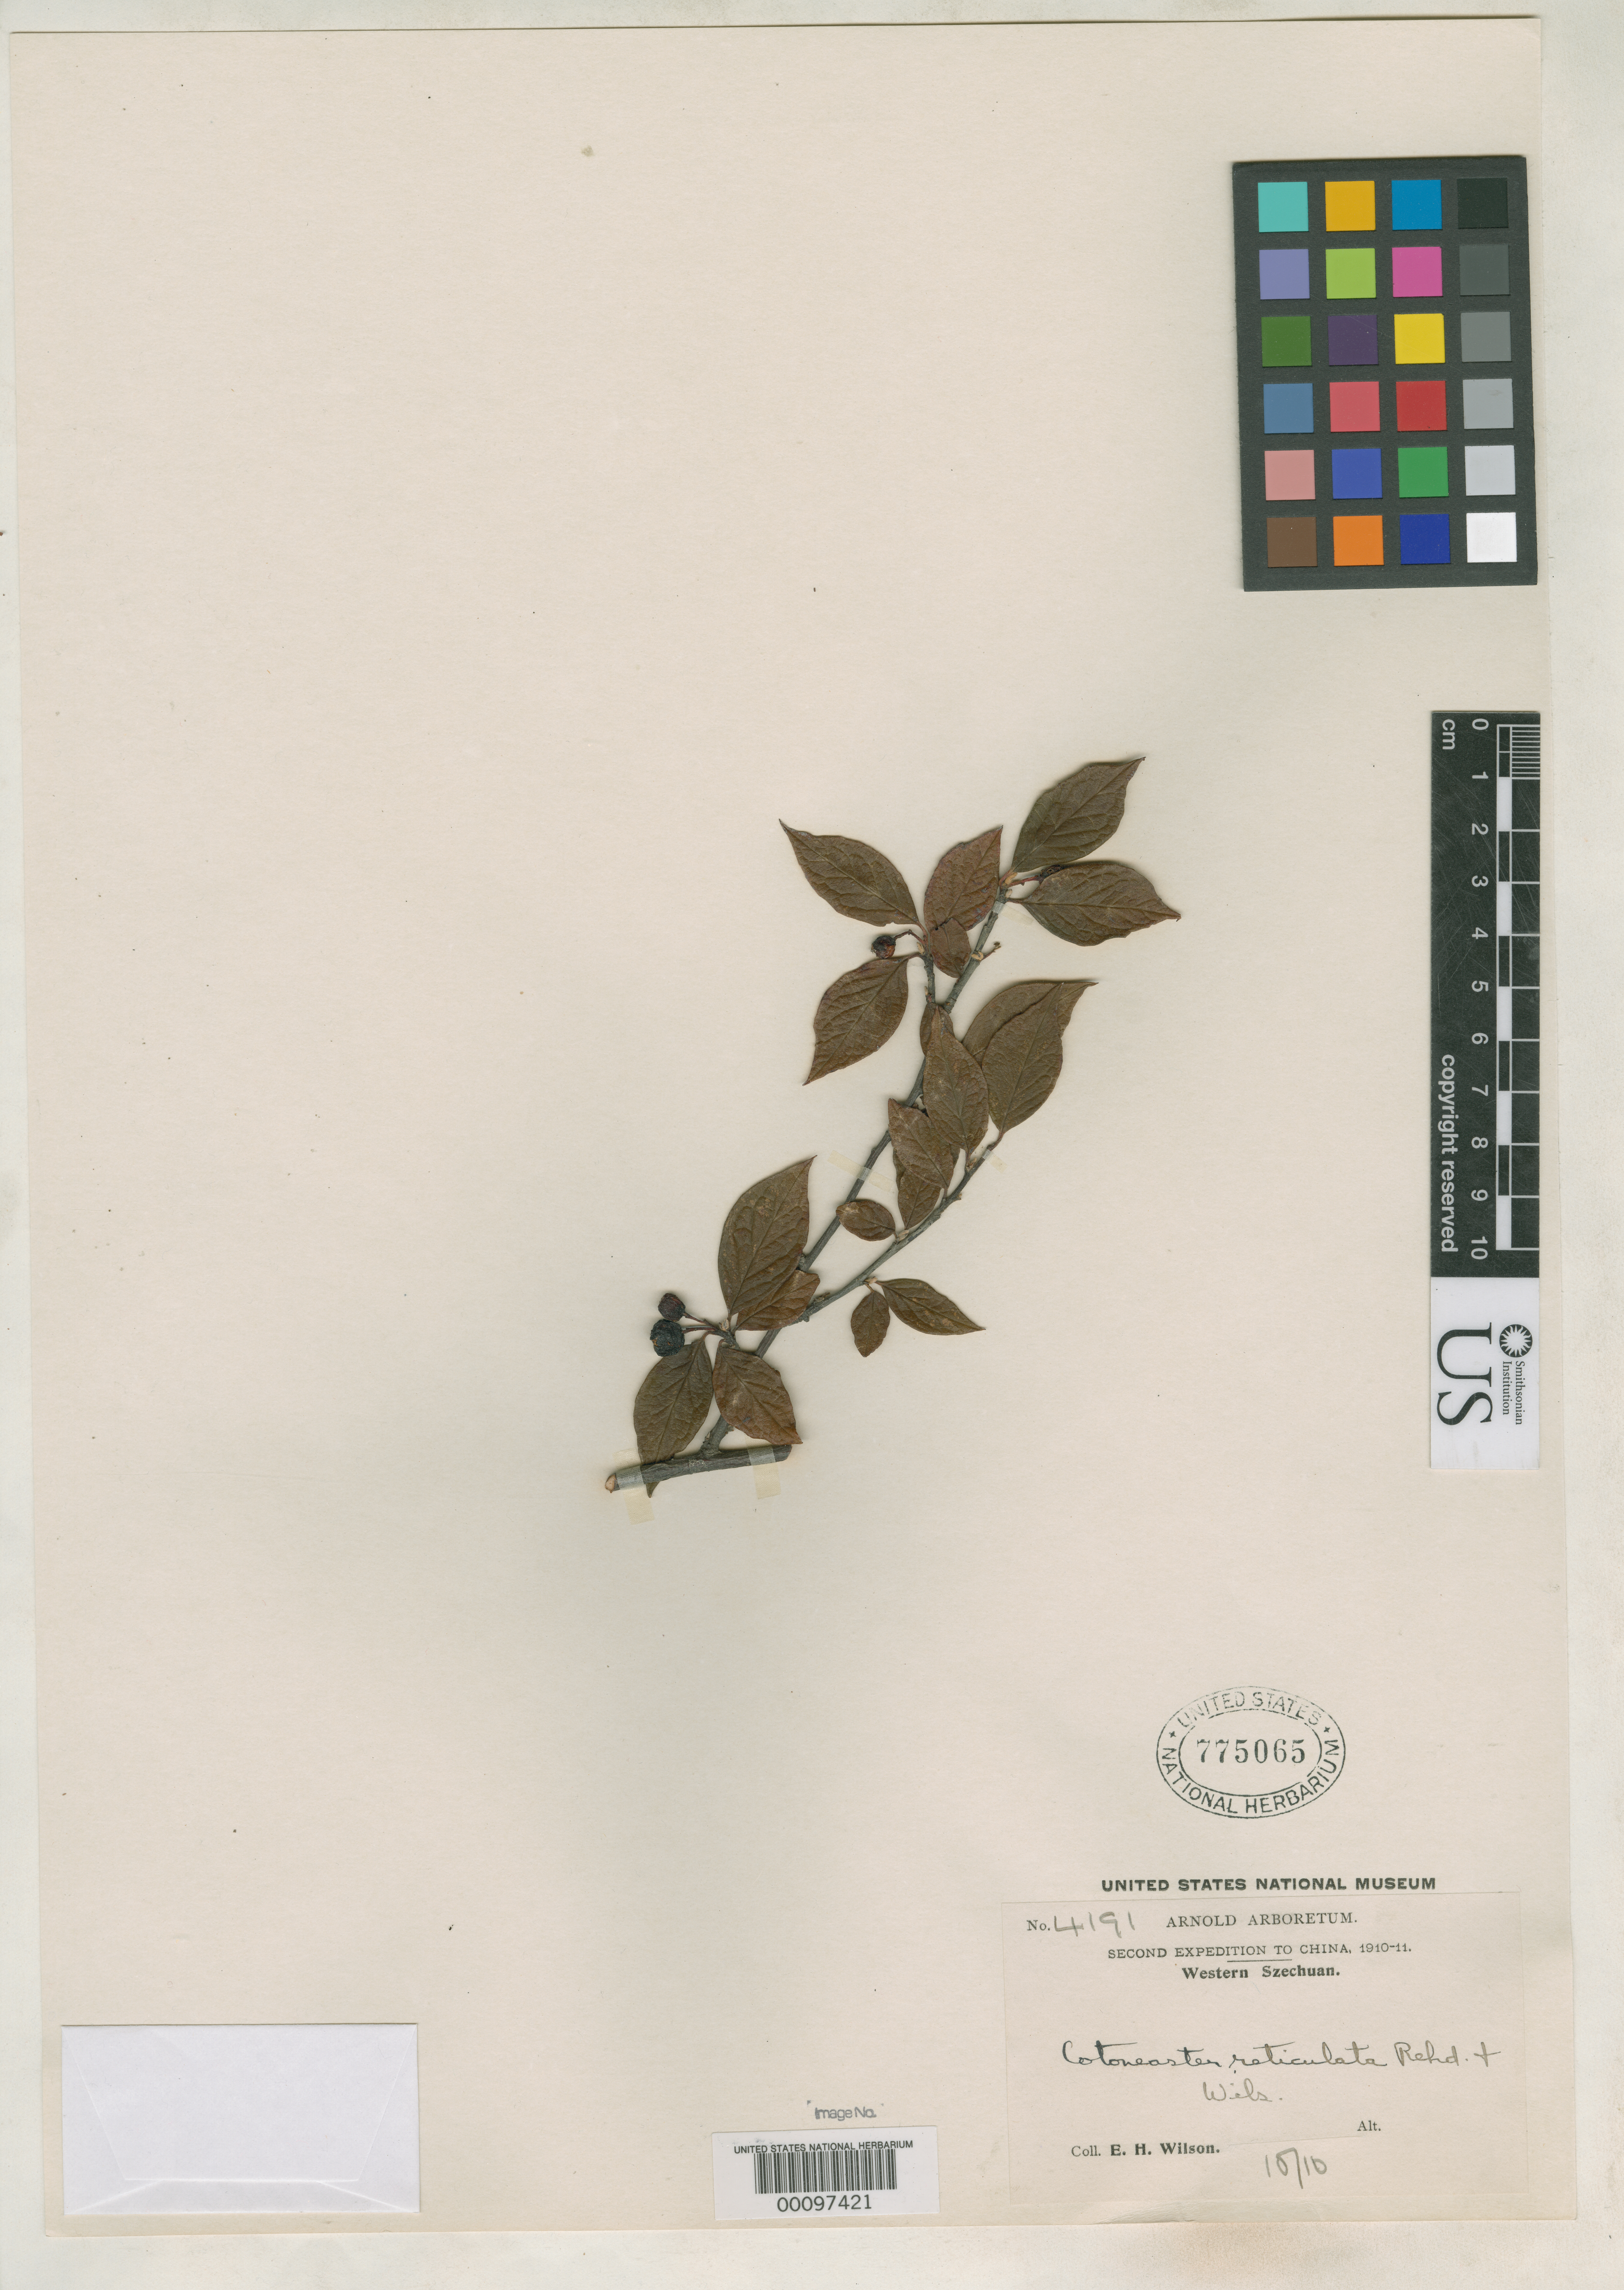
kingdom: Plantae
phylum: Tracheophyta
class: Magnoliopsida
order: Rosales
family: Rosaceae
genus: Cotoneaster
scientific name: Cotoneaster reticulata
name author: Rehder & E.H. Wilson in Sarg.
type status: Isotype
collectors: E. H. Wilson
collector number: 4191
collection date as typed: Oct 1910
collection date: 1910-10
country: China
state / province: Sichuan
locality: West and near Wen-ch'uan Hsien.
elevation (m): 2600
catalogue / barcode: US 775065